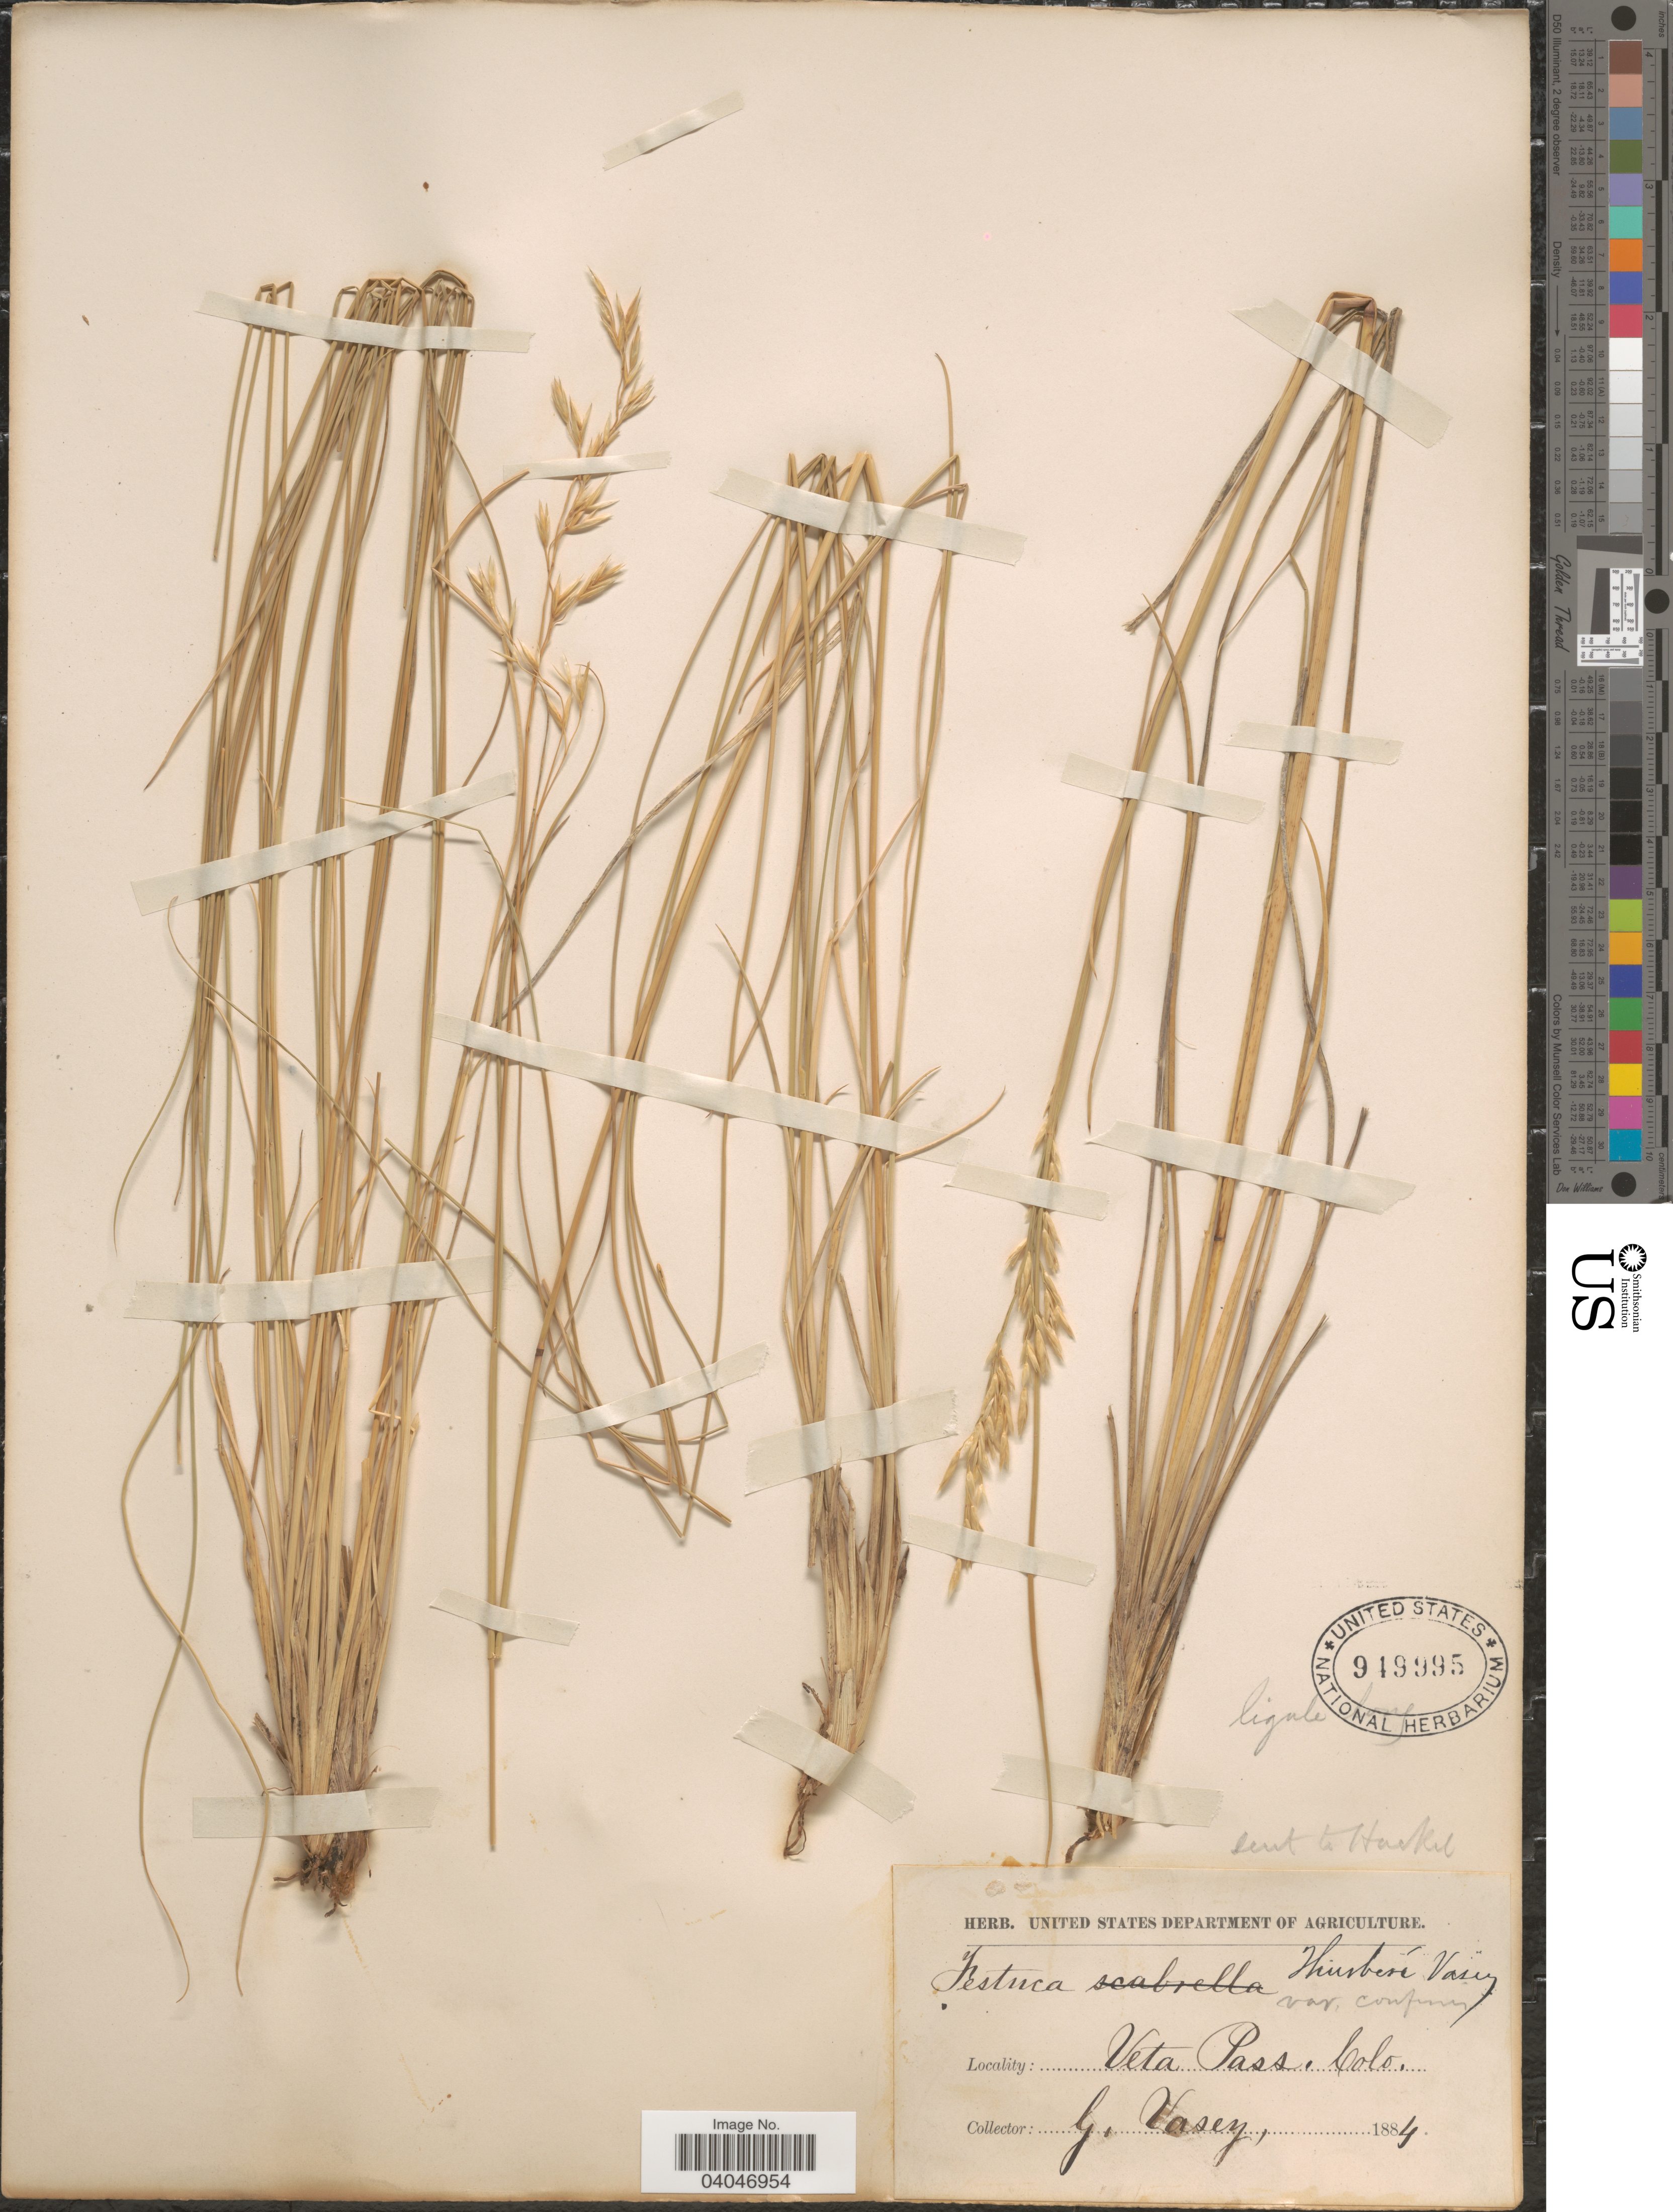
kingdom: Plantae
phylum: Tracheophyta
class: Liliopsida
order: Poales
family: Poaceae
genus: Festuca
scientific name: Festuca thurberi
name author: Vasey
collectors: G. Vasey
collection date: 1884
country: United States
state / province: Colorado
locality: Veta Pass.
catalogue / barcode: US 949995